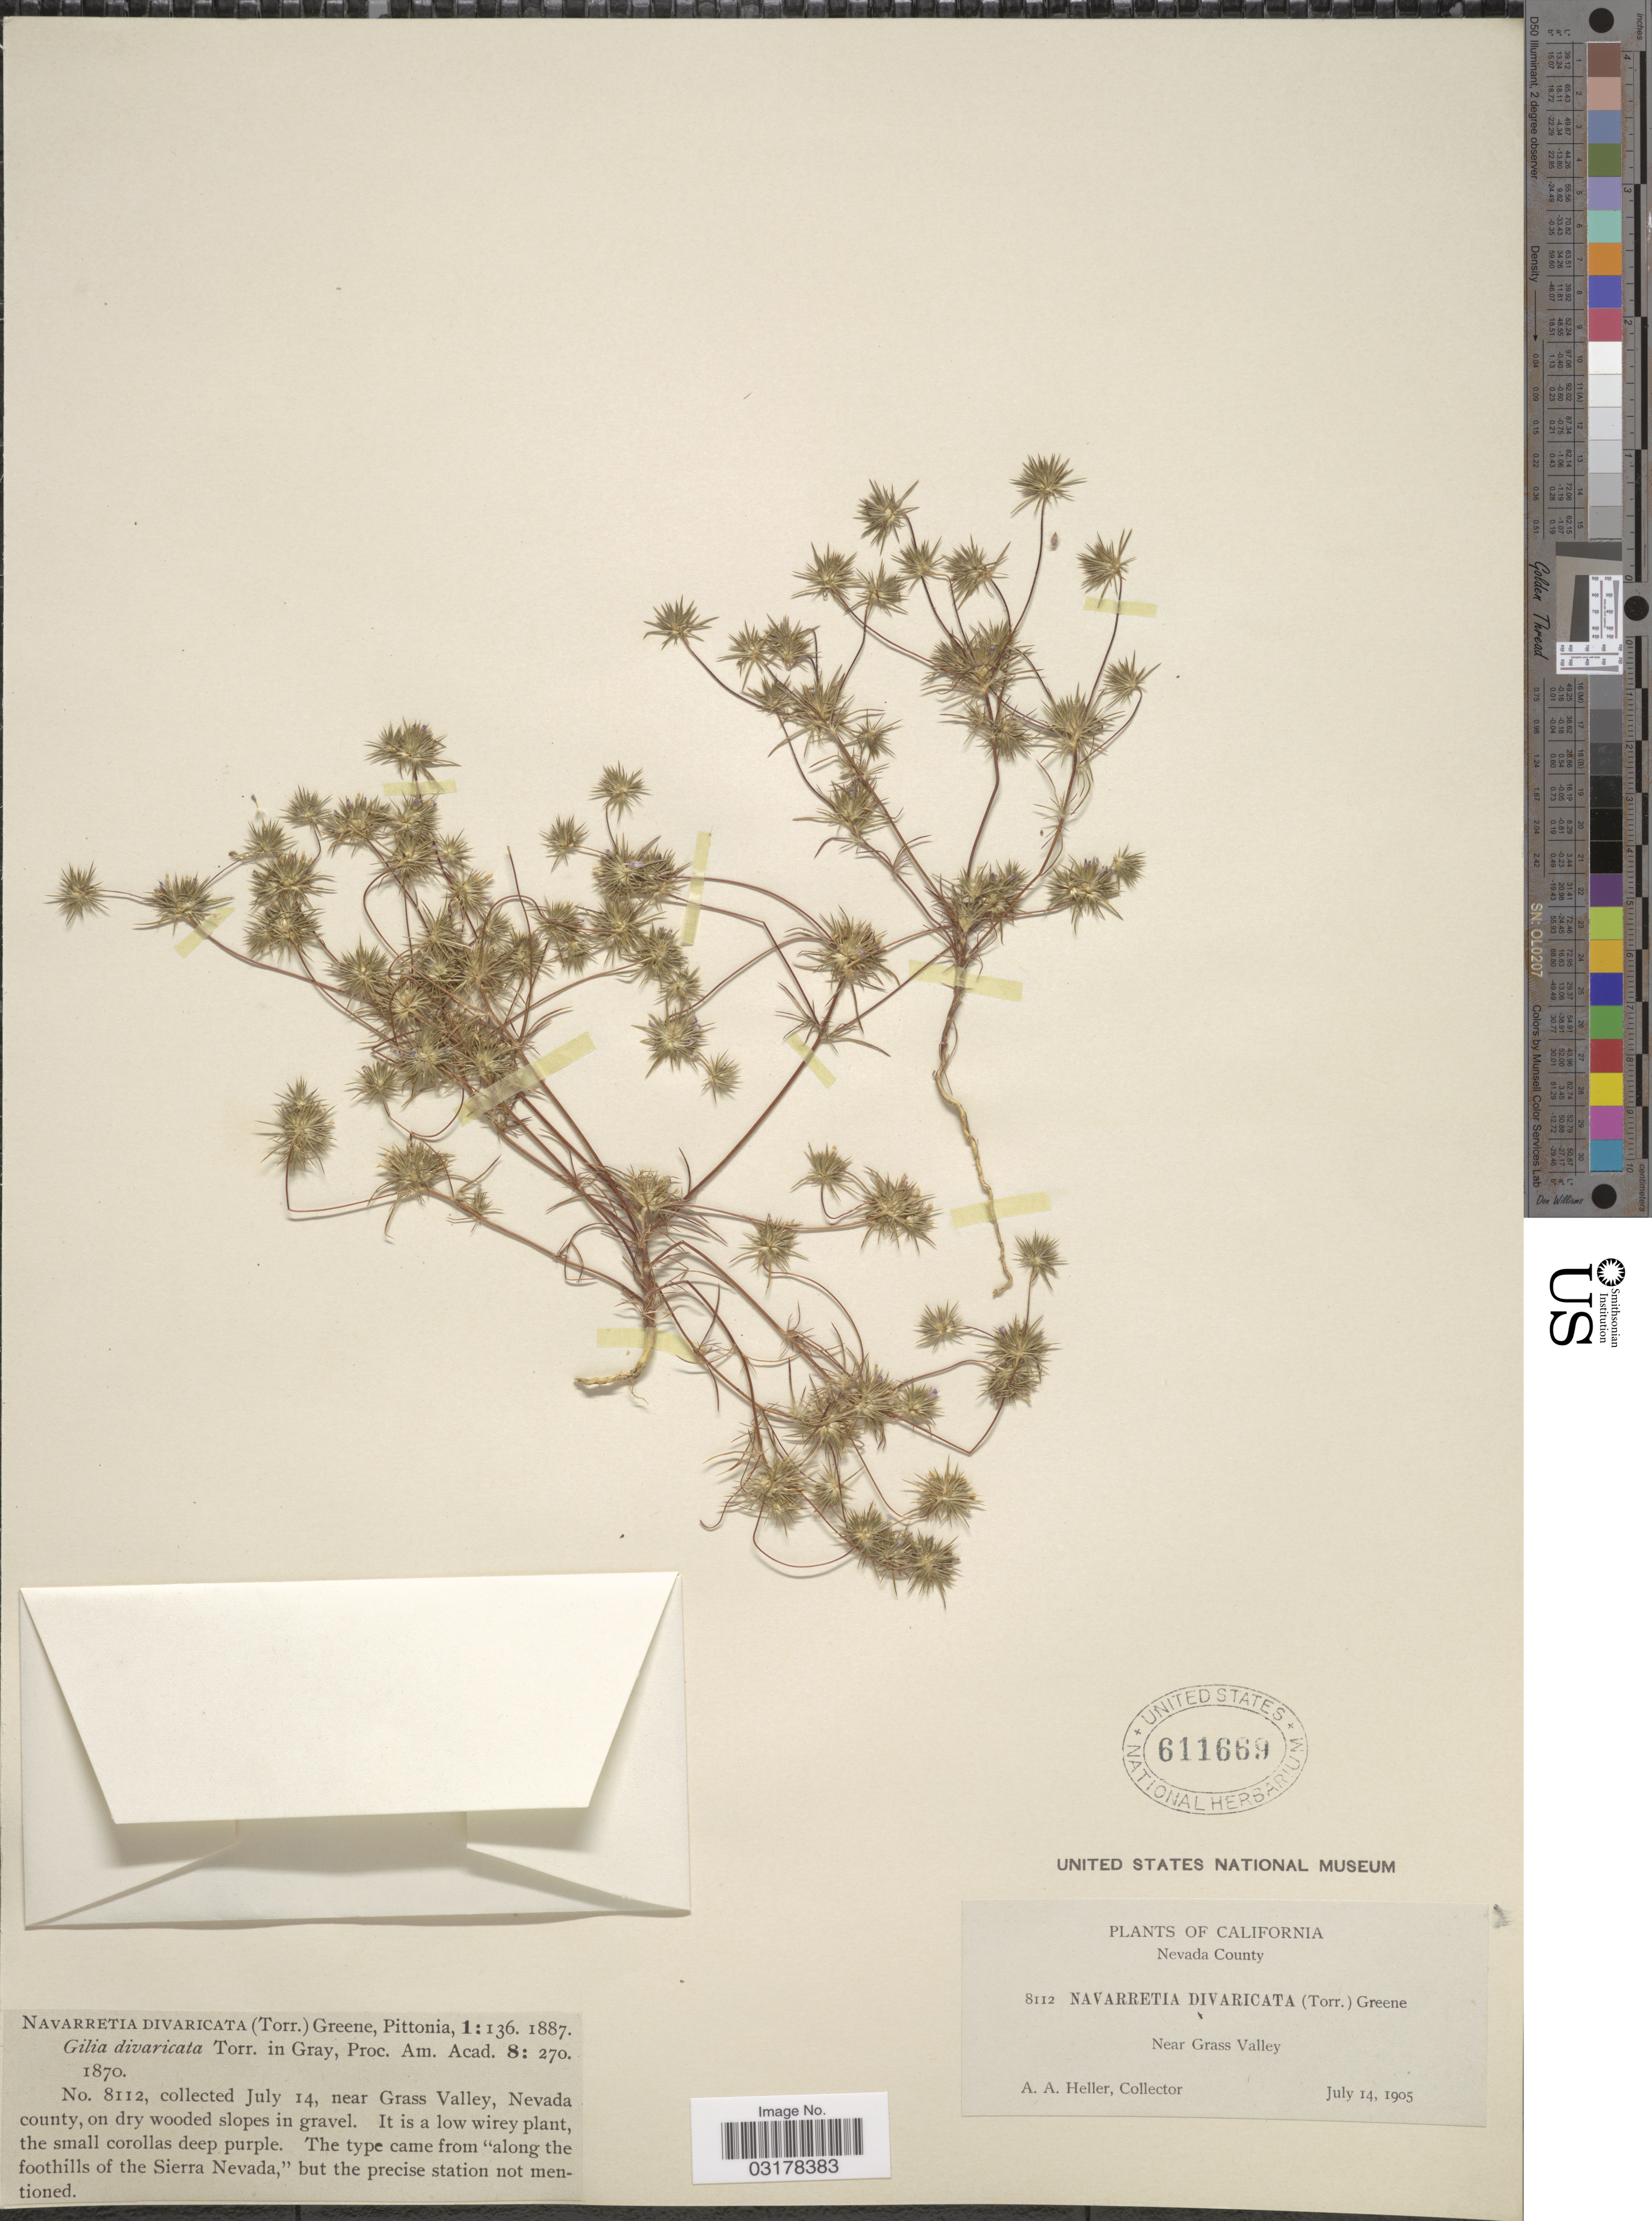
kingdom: Plantae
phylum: Tracheophyta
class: Magnoliopsida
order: Ericales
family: Polemoniaceae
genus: Navarretia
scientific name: Navarretia divaricata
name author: S.W. Greene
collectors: A. A. Heller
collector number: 8112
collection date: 1905-07-14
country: United States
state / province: California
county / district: Nevada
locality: Nevada County. Near Grass Valley.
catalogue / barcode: US 611669